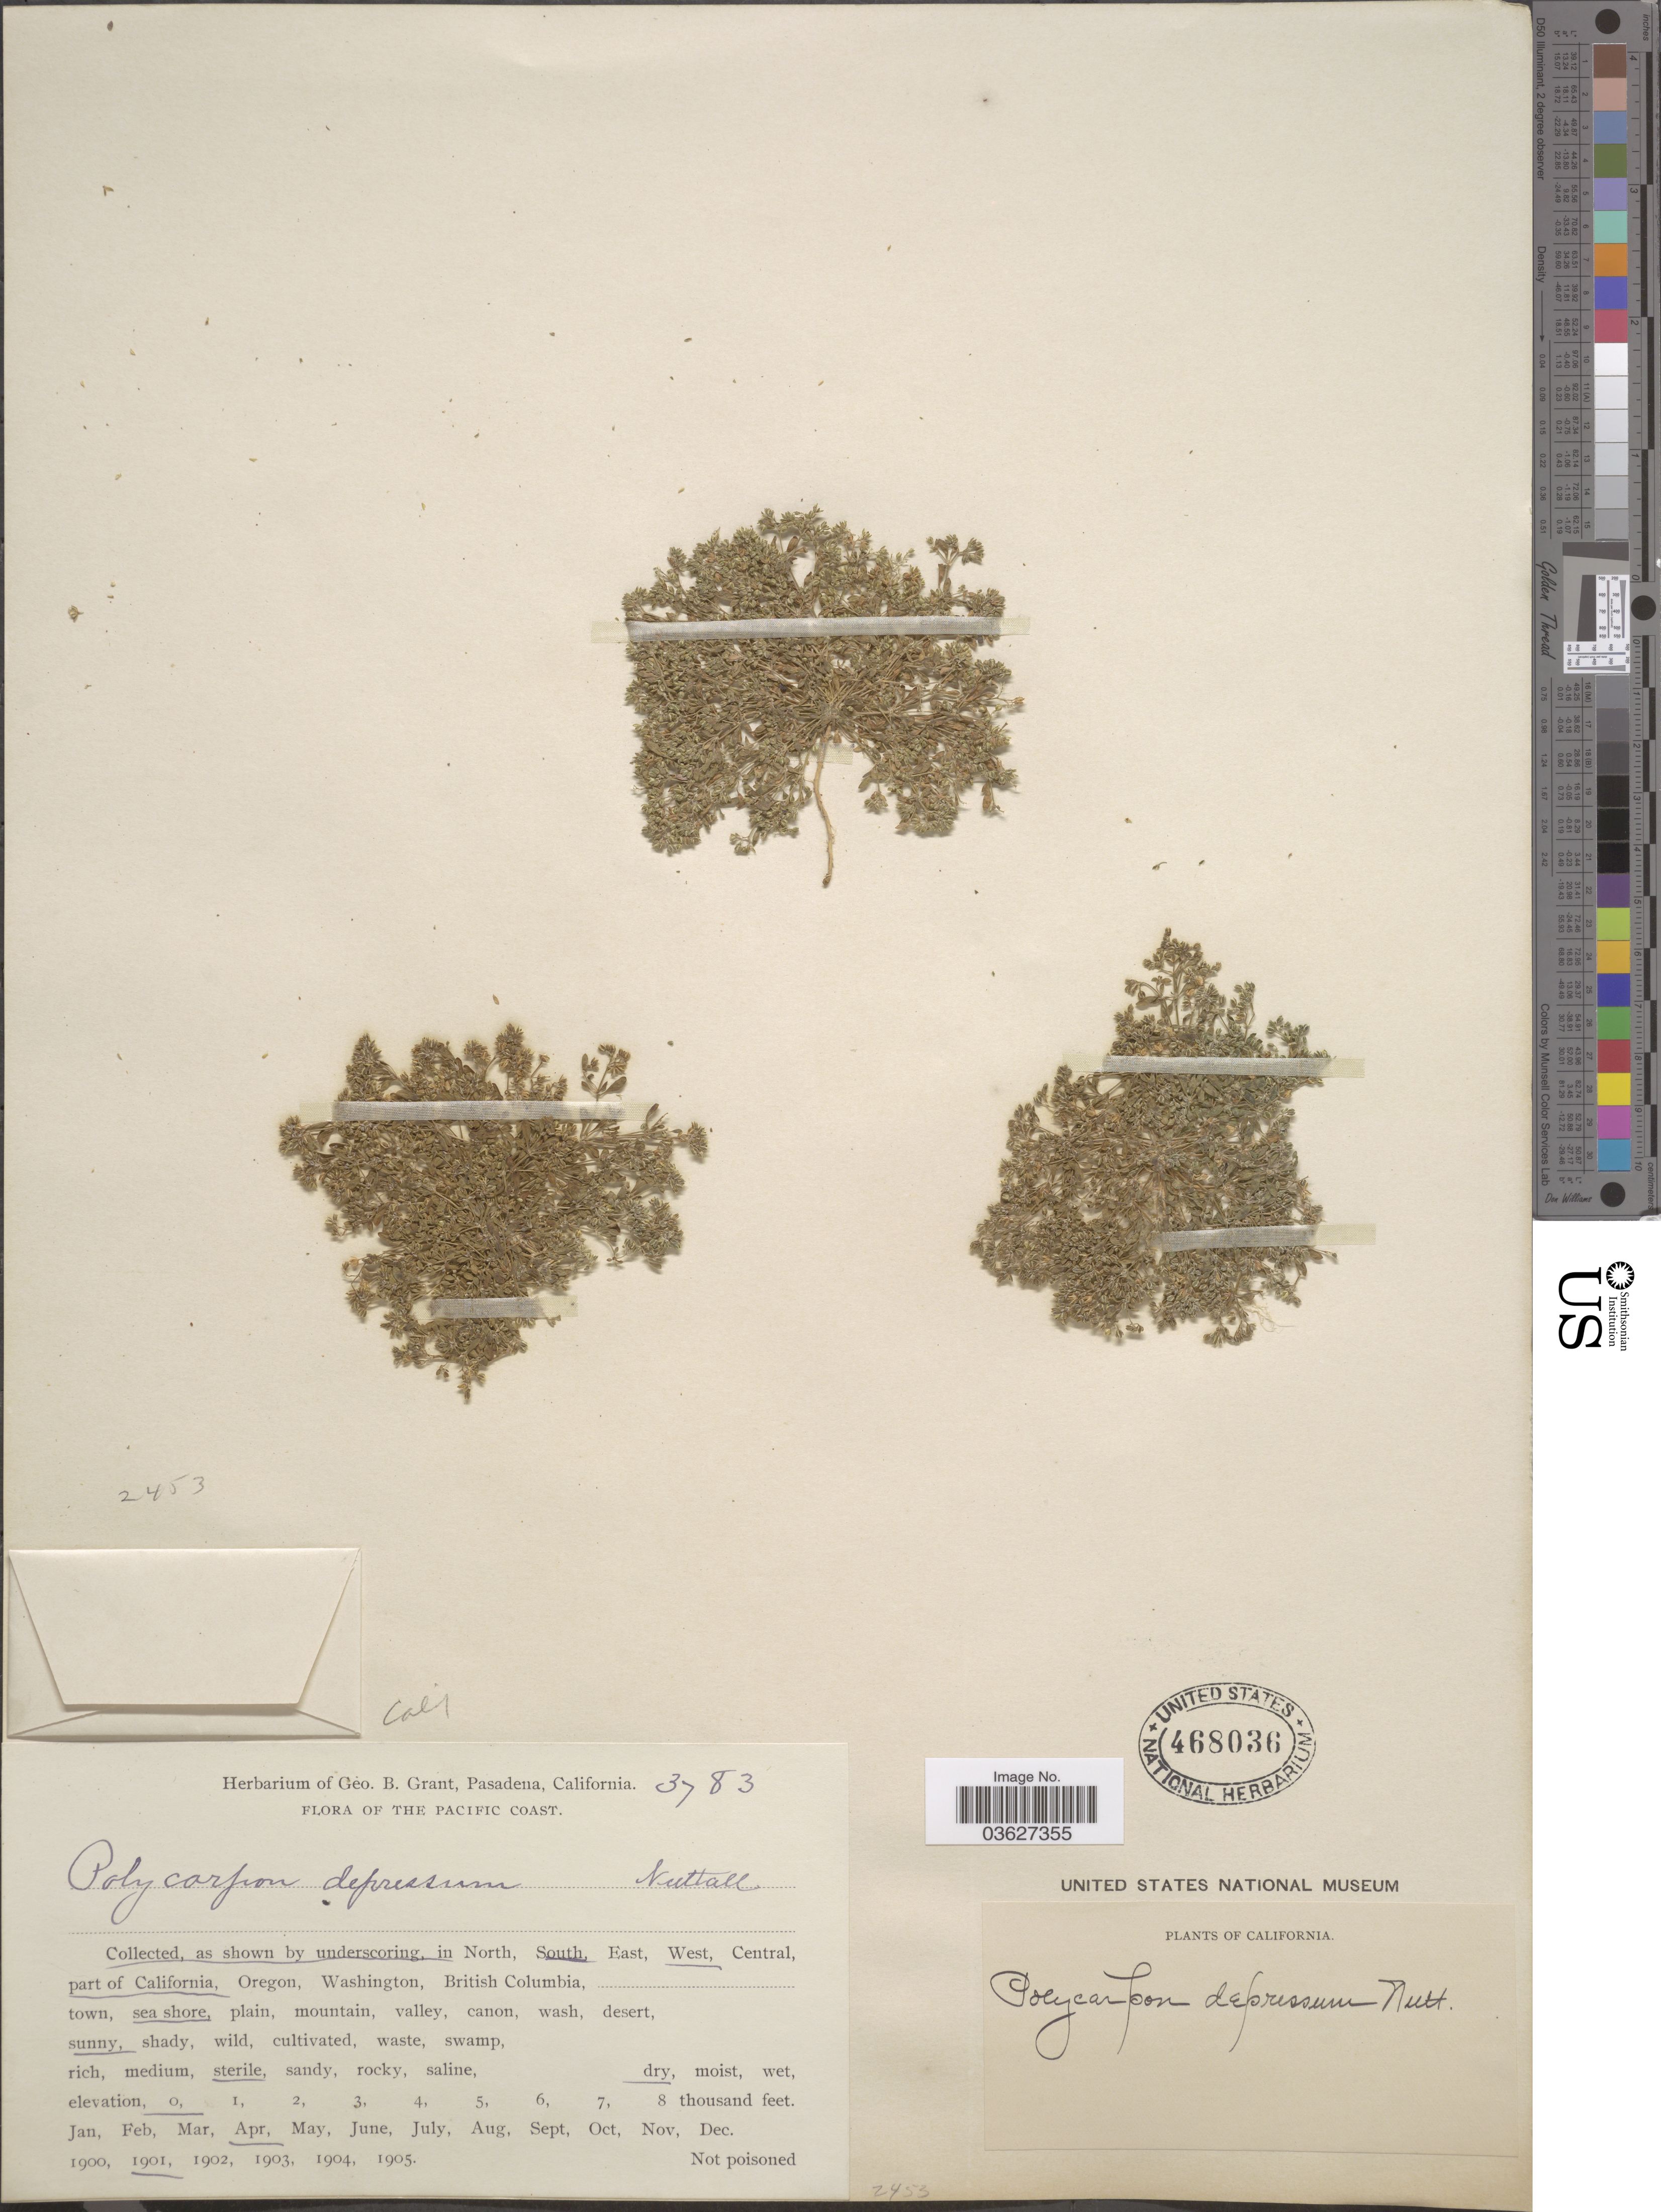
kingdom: Plantae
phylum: Tracheophyta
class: Magnoliopsida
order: Caryophyllales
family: Caryophyllaceae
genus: Polycarpon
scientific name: Polycarpon depressum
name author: Nutt.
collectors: ex herb. Geo. B. Grant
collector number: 3783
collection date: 1901-04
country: United States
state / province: California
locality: South, West, part of California.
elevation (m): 0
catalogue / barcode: US 468036